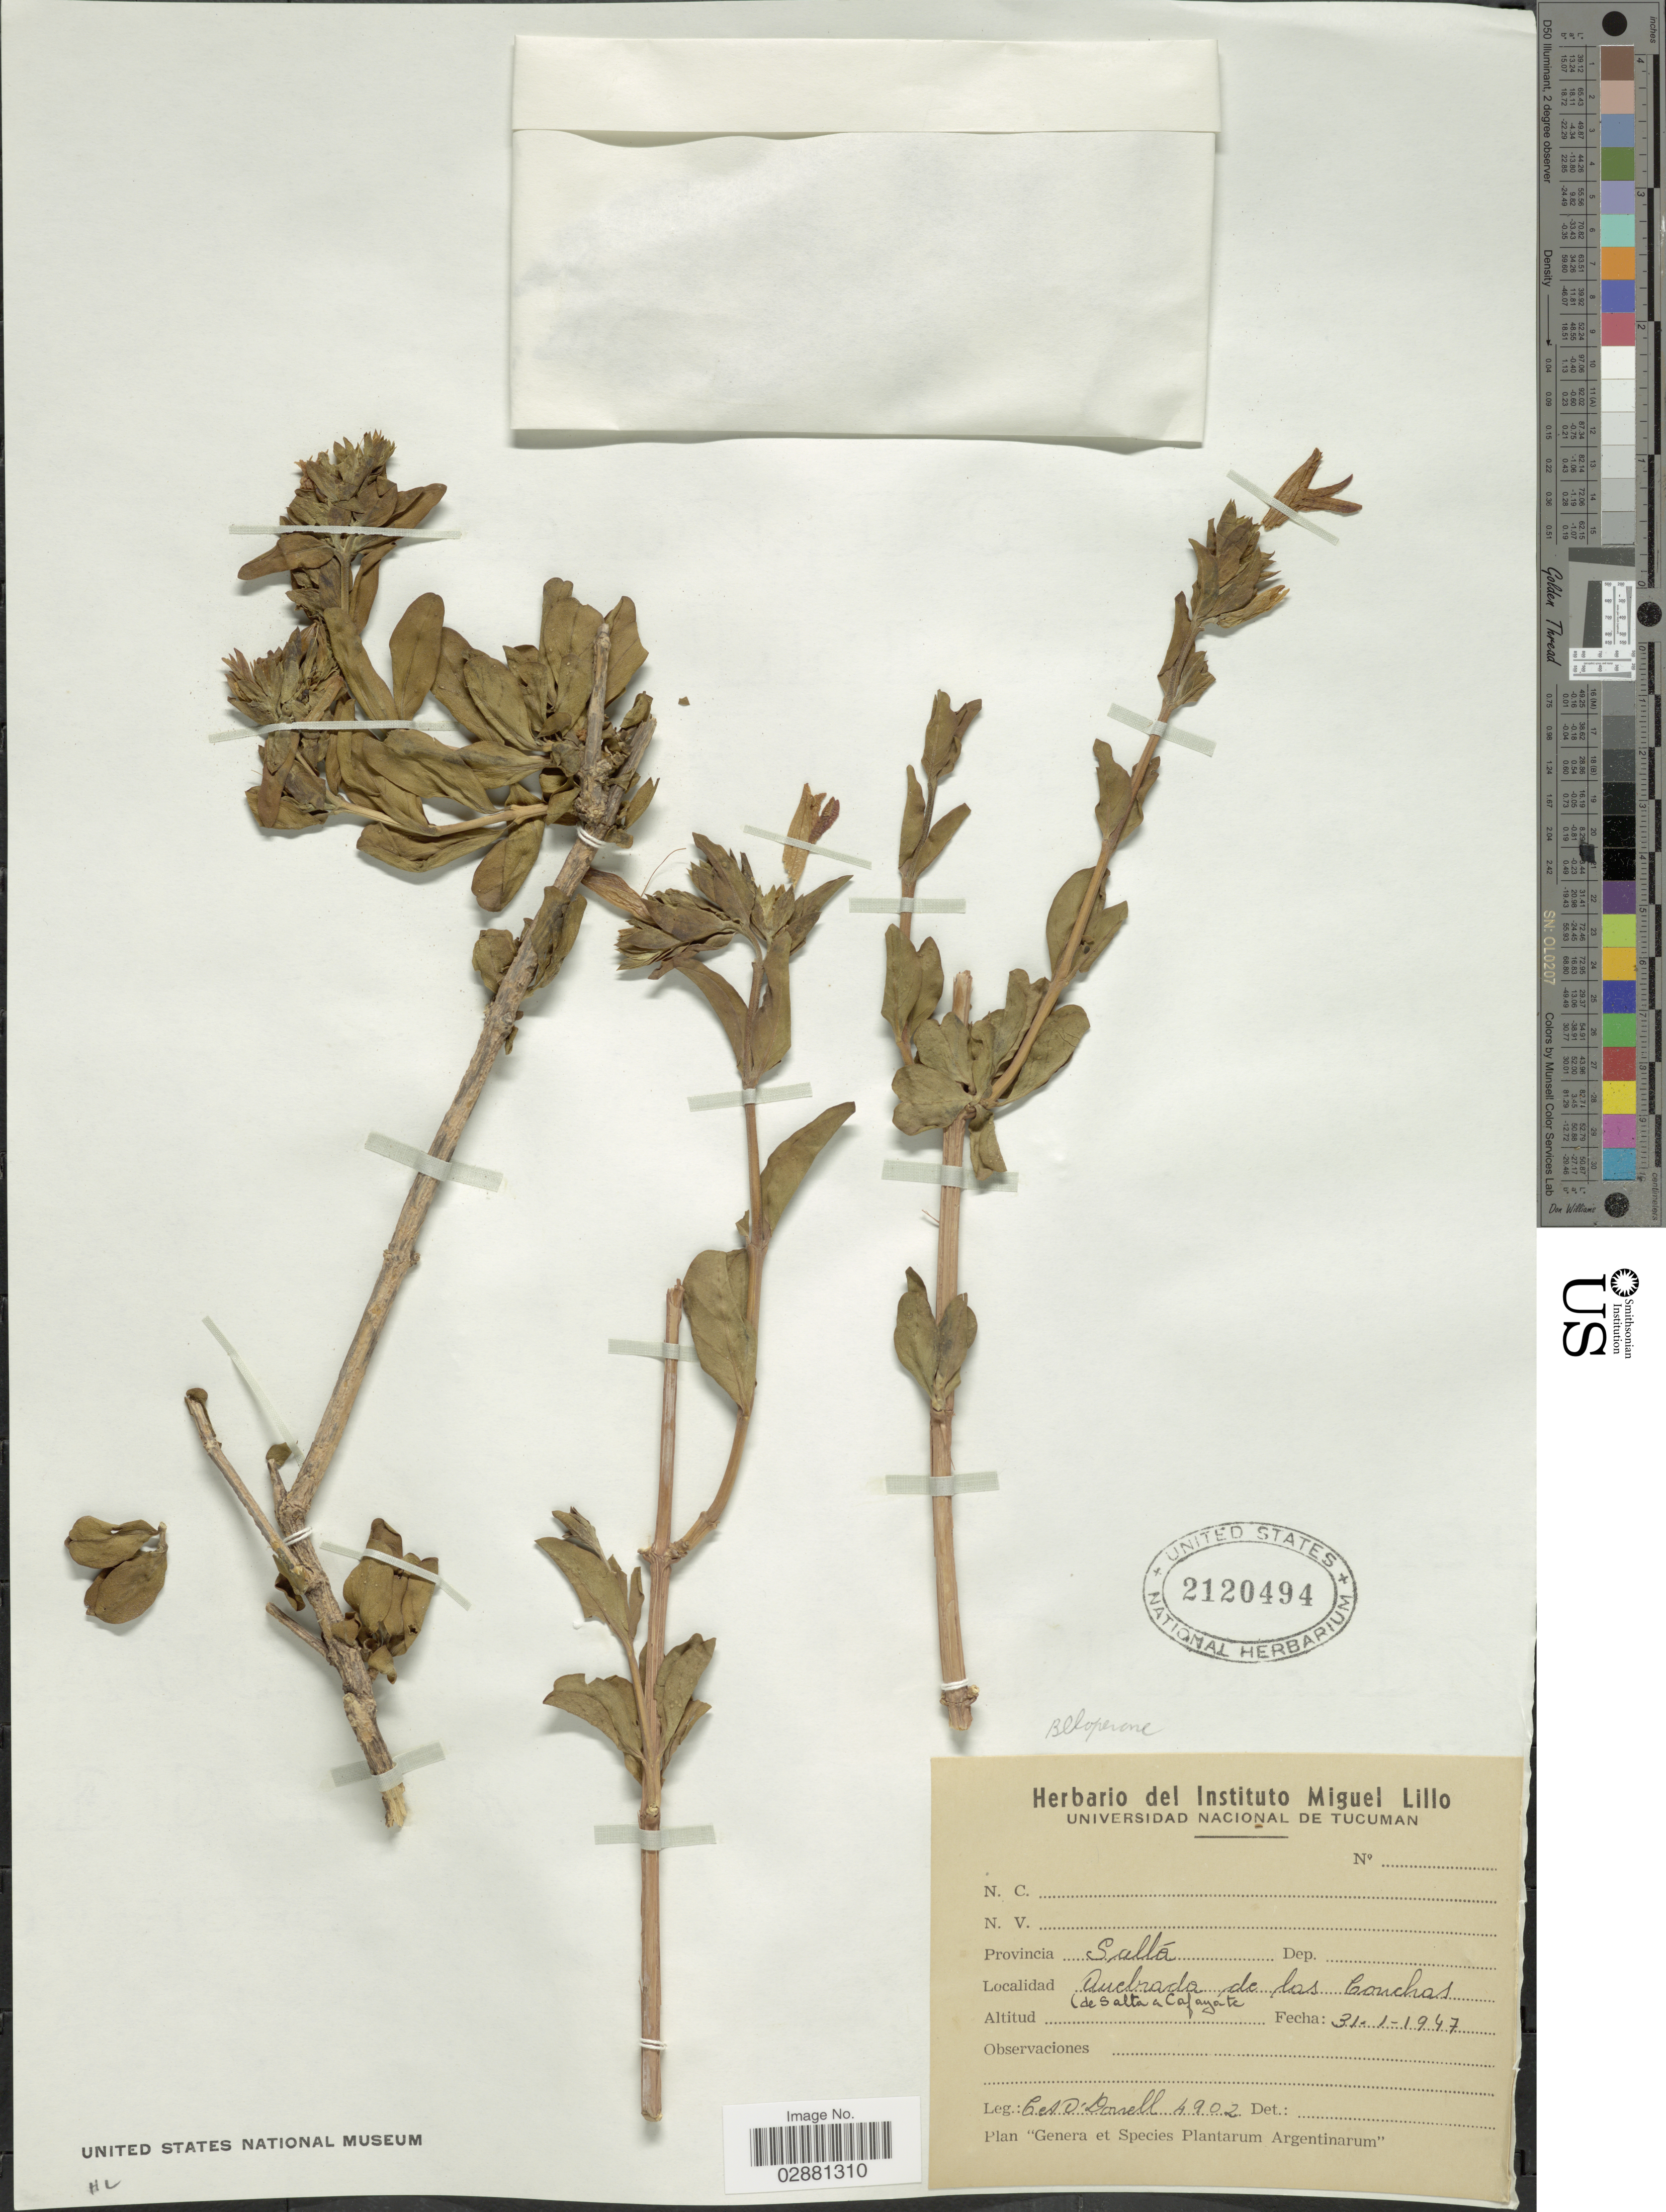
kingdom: Plantae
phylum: Tracheophyta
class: Magnoliopsida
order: Lamiales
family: Acanthaceae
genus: Justicia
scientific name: Justicia xylosteoides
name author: Griseb.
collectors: C. O'Donell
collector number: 4902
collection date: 1947-01-31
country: Argentina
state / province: Salta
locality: Quebrada de las Conchas, de Salta a Cafayate.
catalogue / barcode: US 2120494